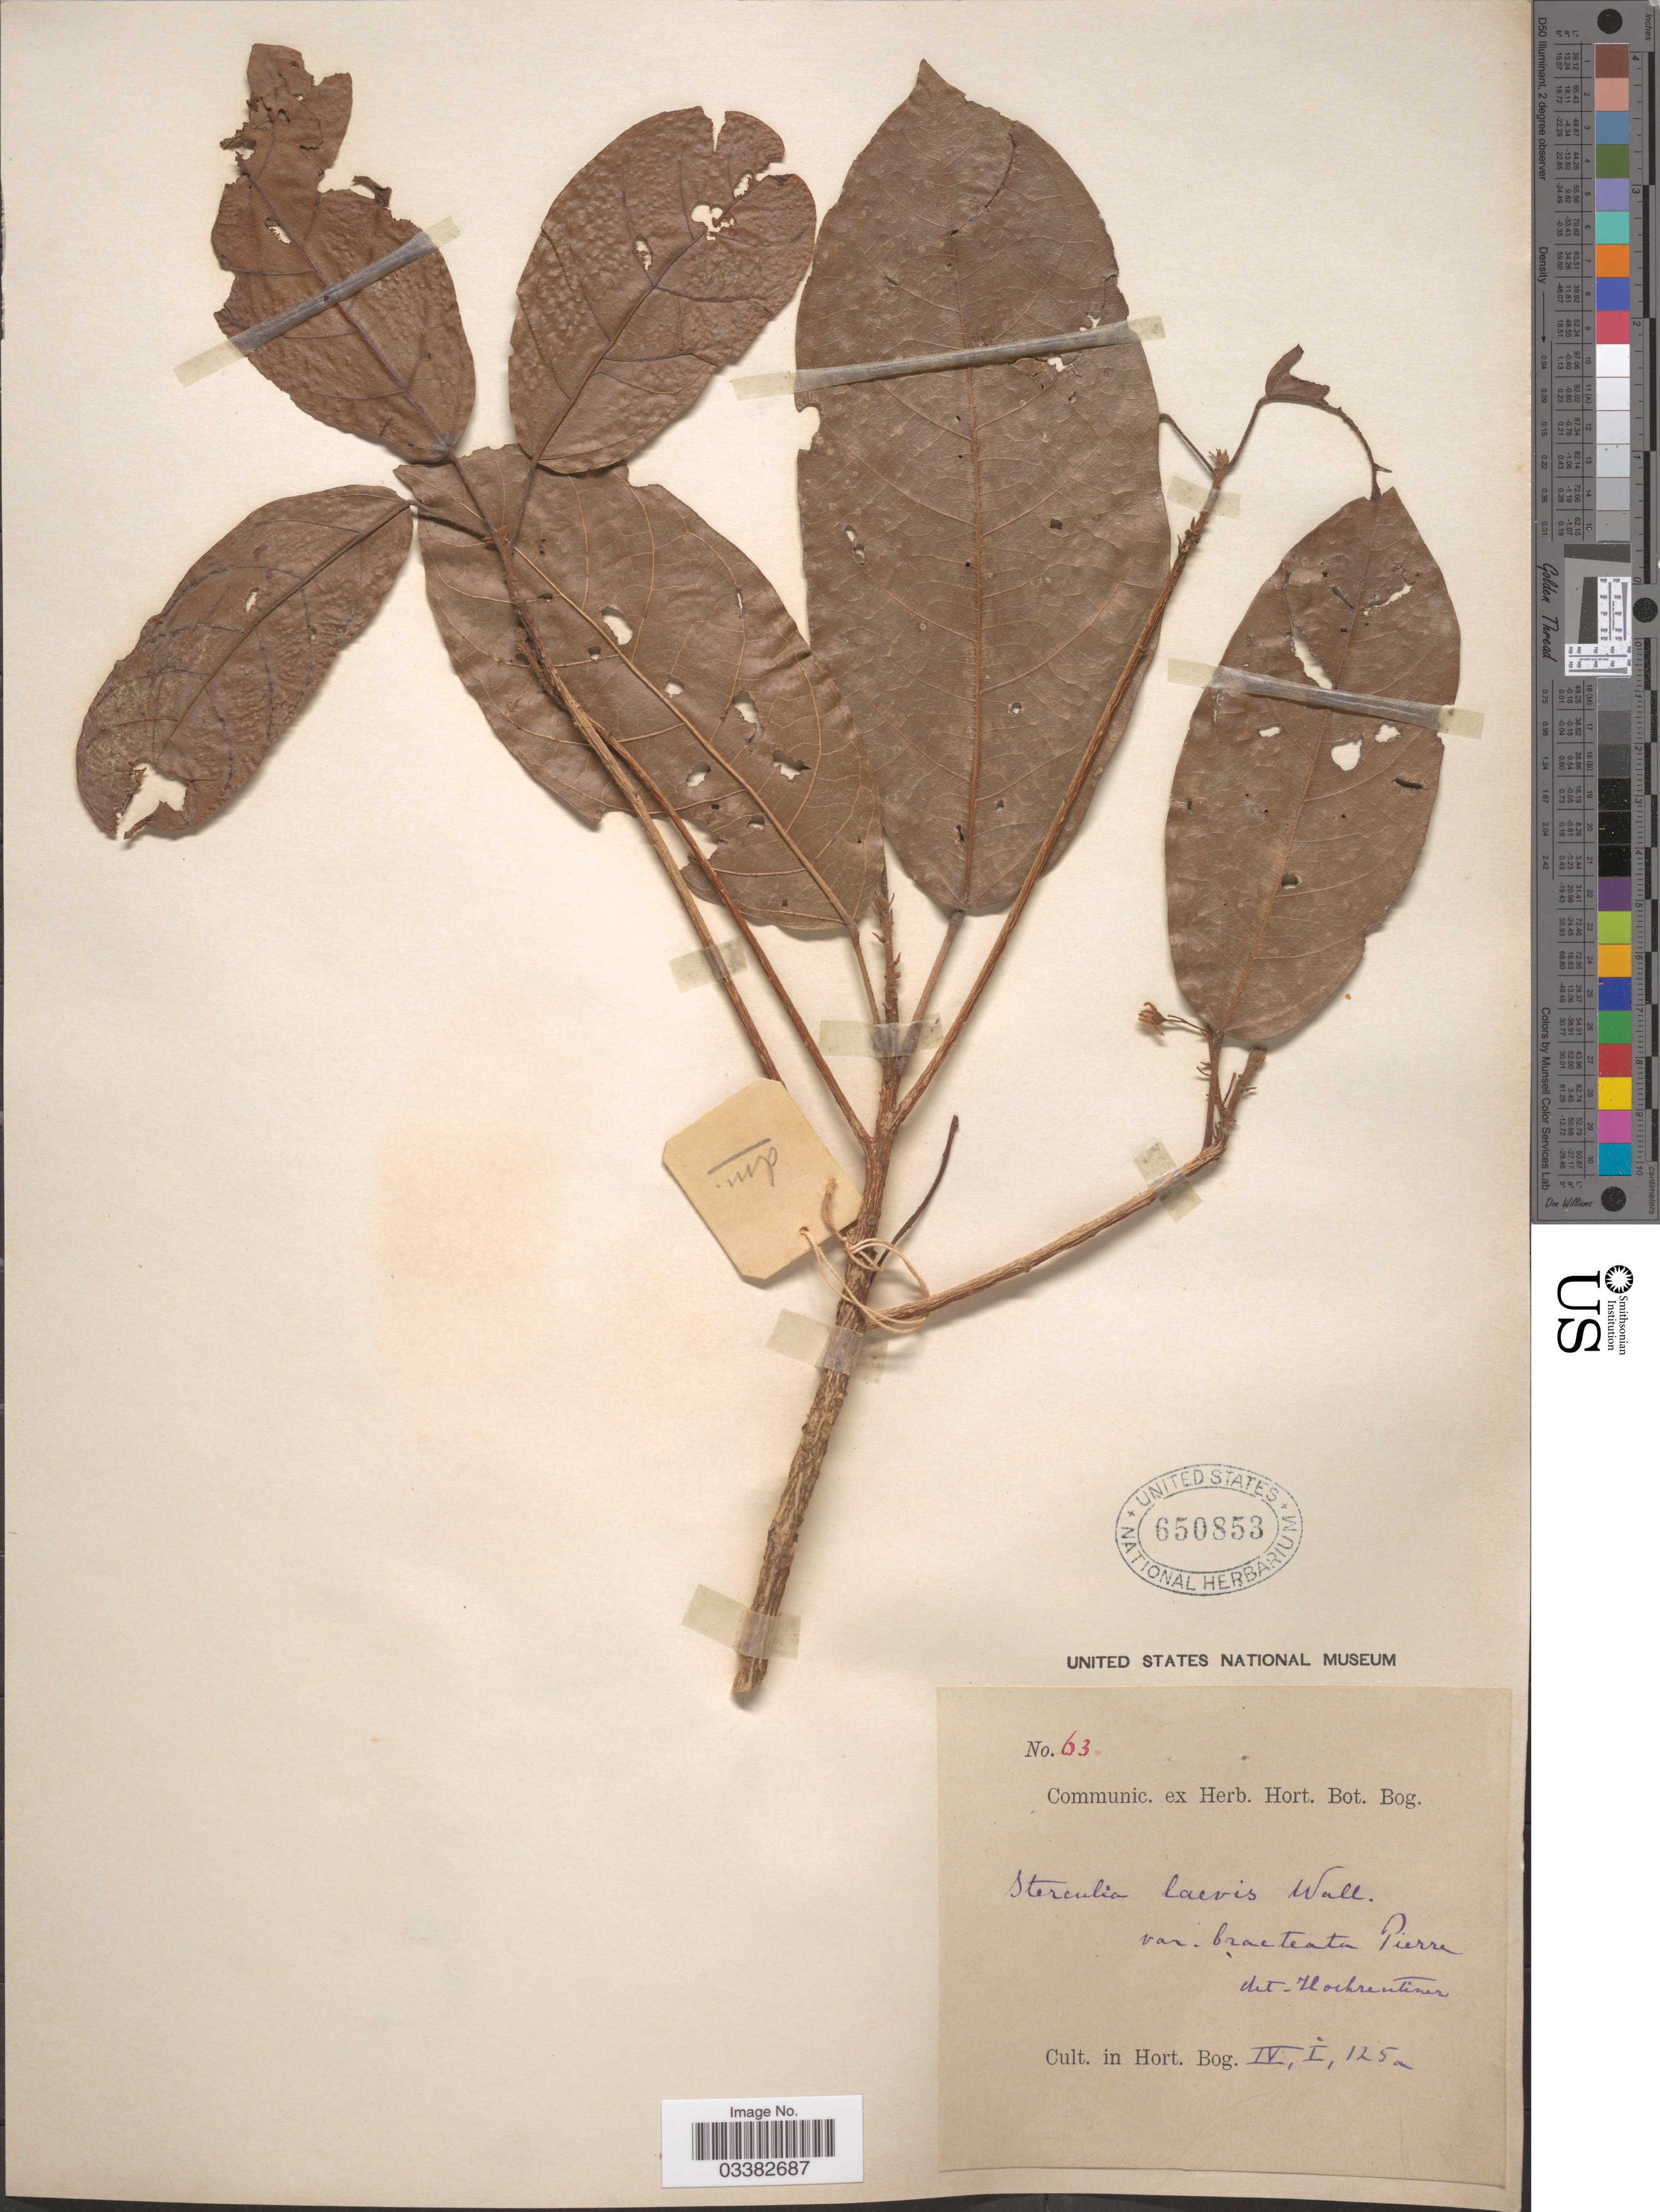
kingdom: Plantae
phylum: Tracheophyta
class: Magnoliopsida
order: Malvales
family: Malvaceae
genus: Sterculia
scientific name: Sterculia laevis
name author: Wall.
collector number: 63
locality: Cult. in Hort. Bog. IV, I, 125a.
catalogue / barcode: US 650853